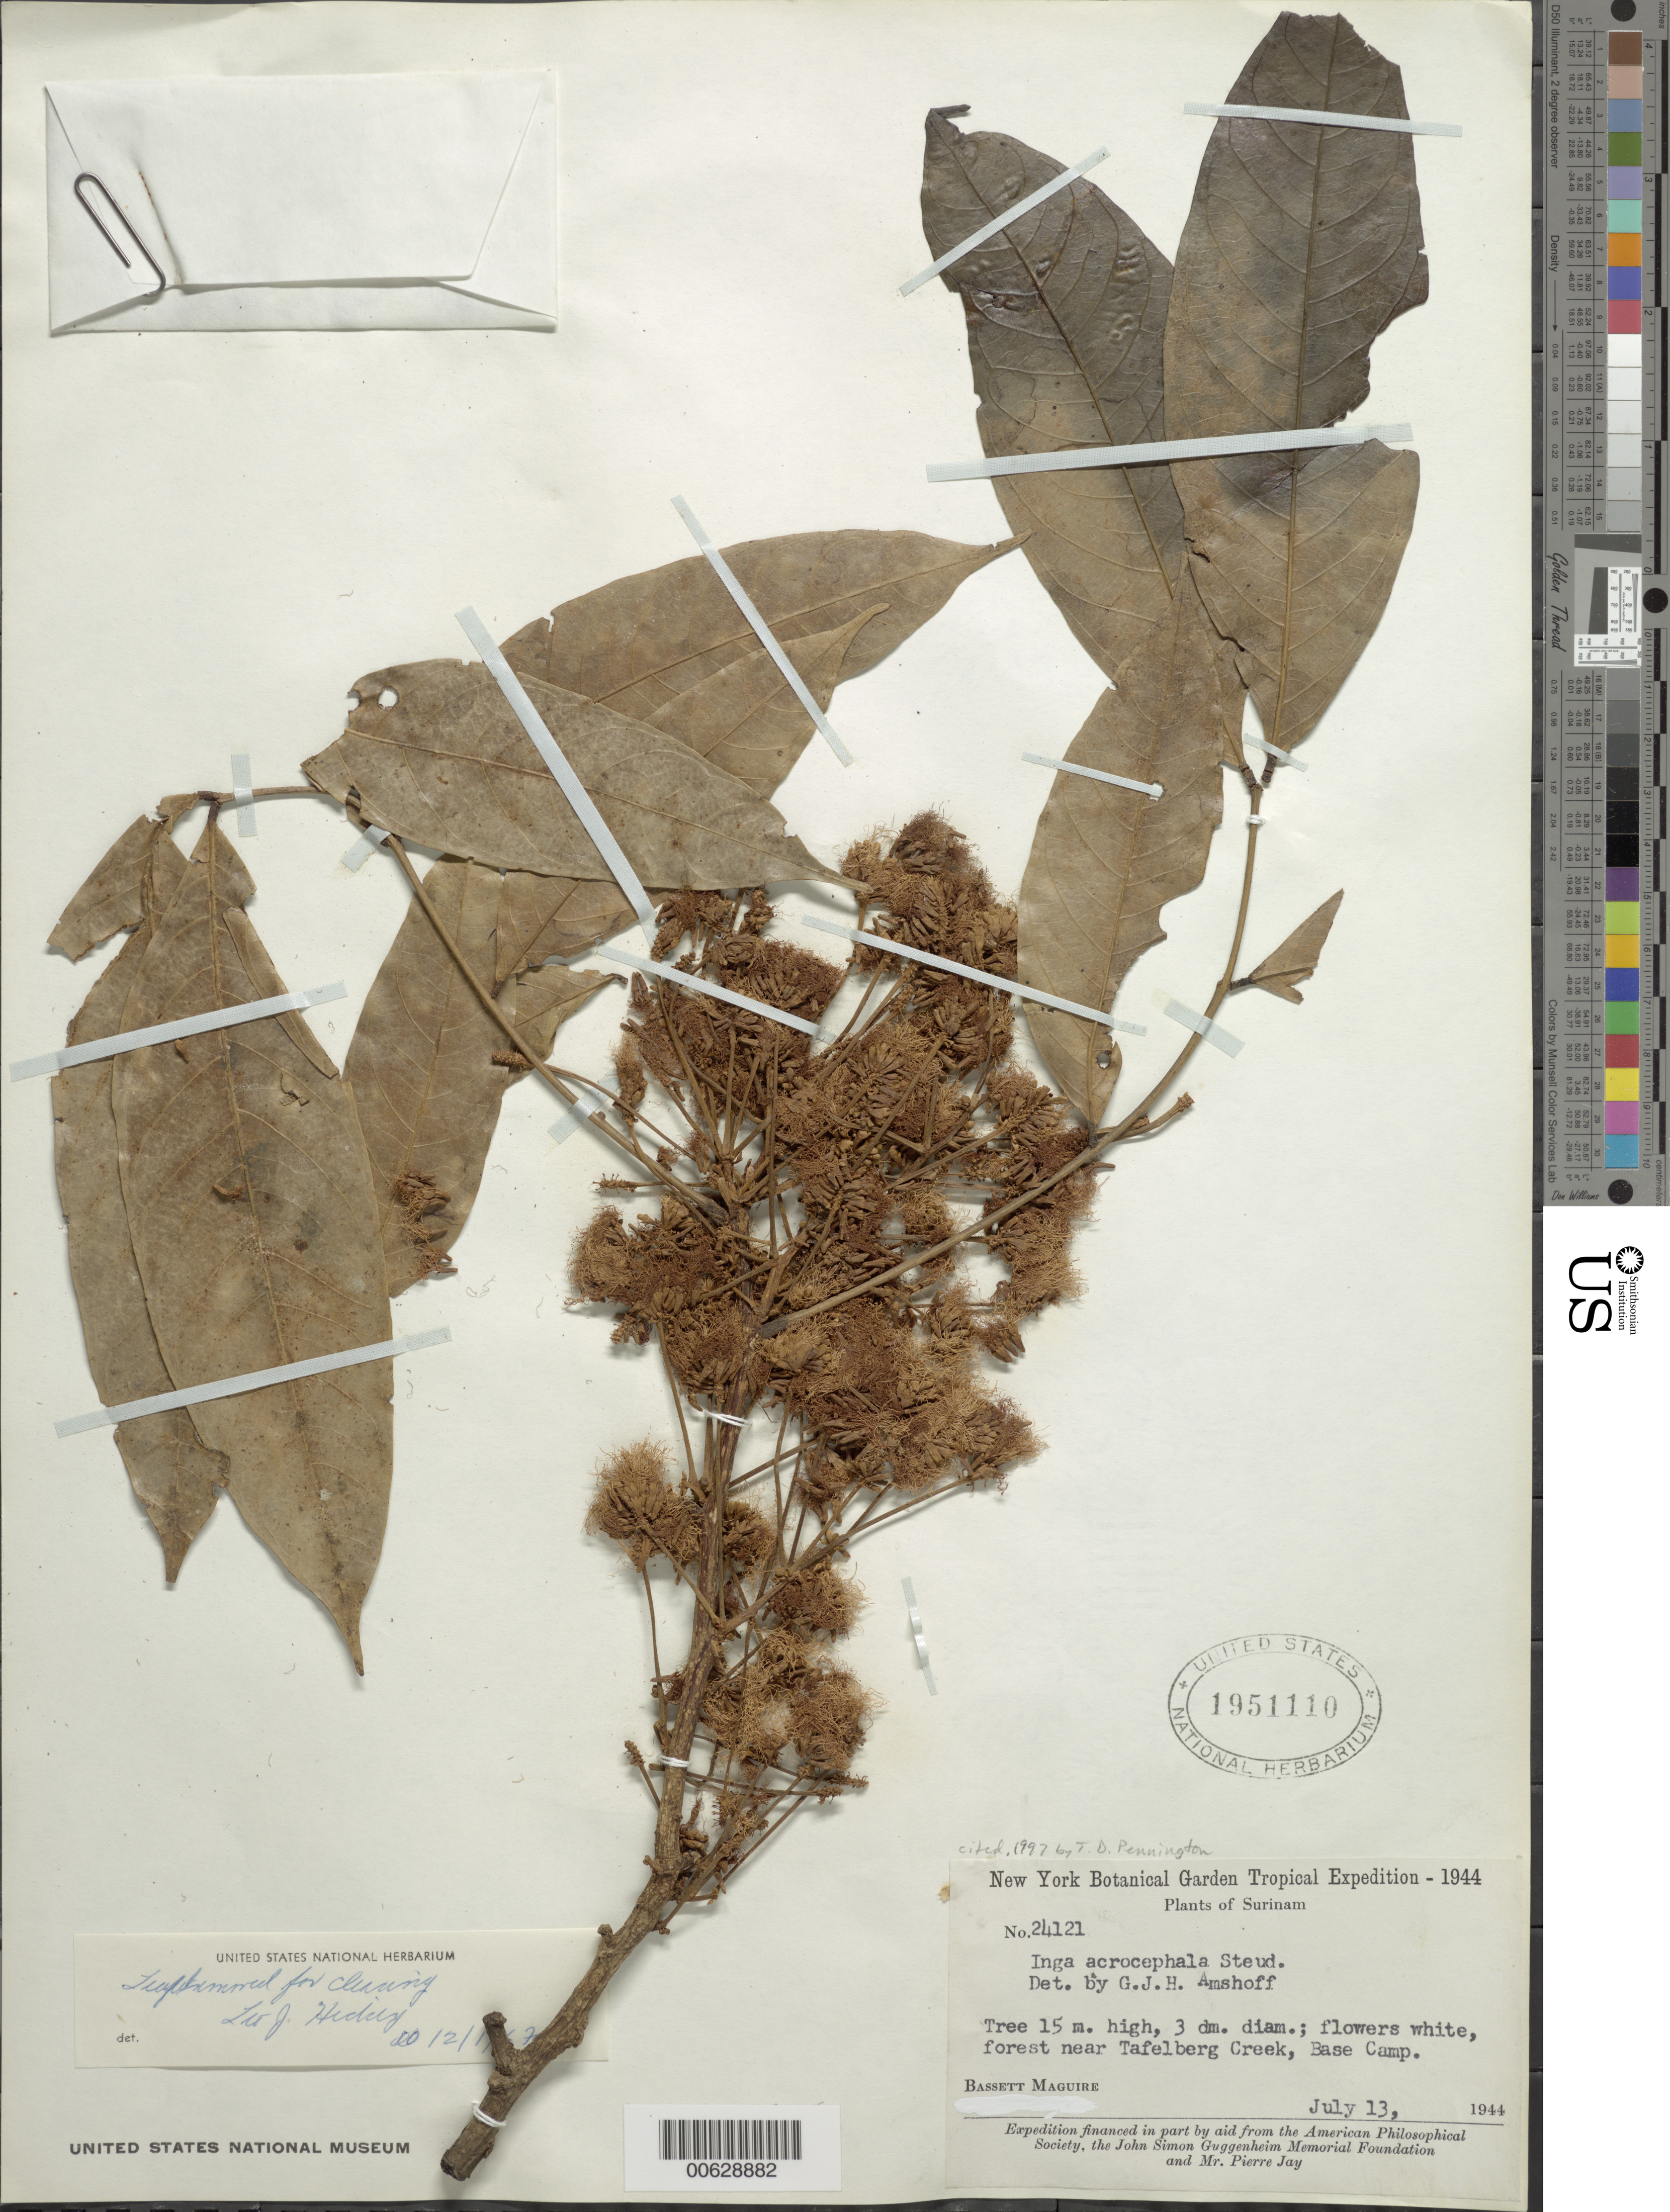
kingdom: Plantae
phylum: Tracheophyta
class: Magnoliopsida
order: Fabales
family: Fabaceae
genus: Inga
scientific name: Inga acrocephala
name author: Steud.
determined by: Amshoff, G. J. H.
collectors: B. Maguire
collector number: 24121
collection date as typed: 13-Jul-44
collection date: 1944-07-13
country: Suriname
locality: Saramacca River, Tafelberg Creek, vicinity of Base Camp 1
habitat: Forest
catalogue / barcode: US 1951110